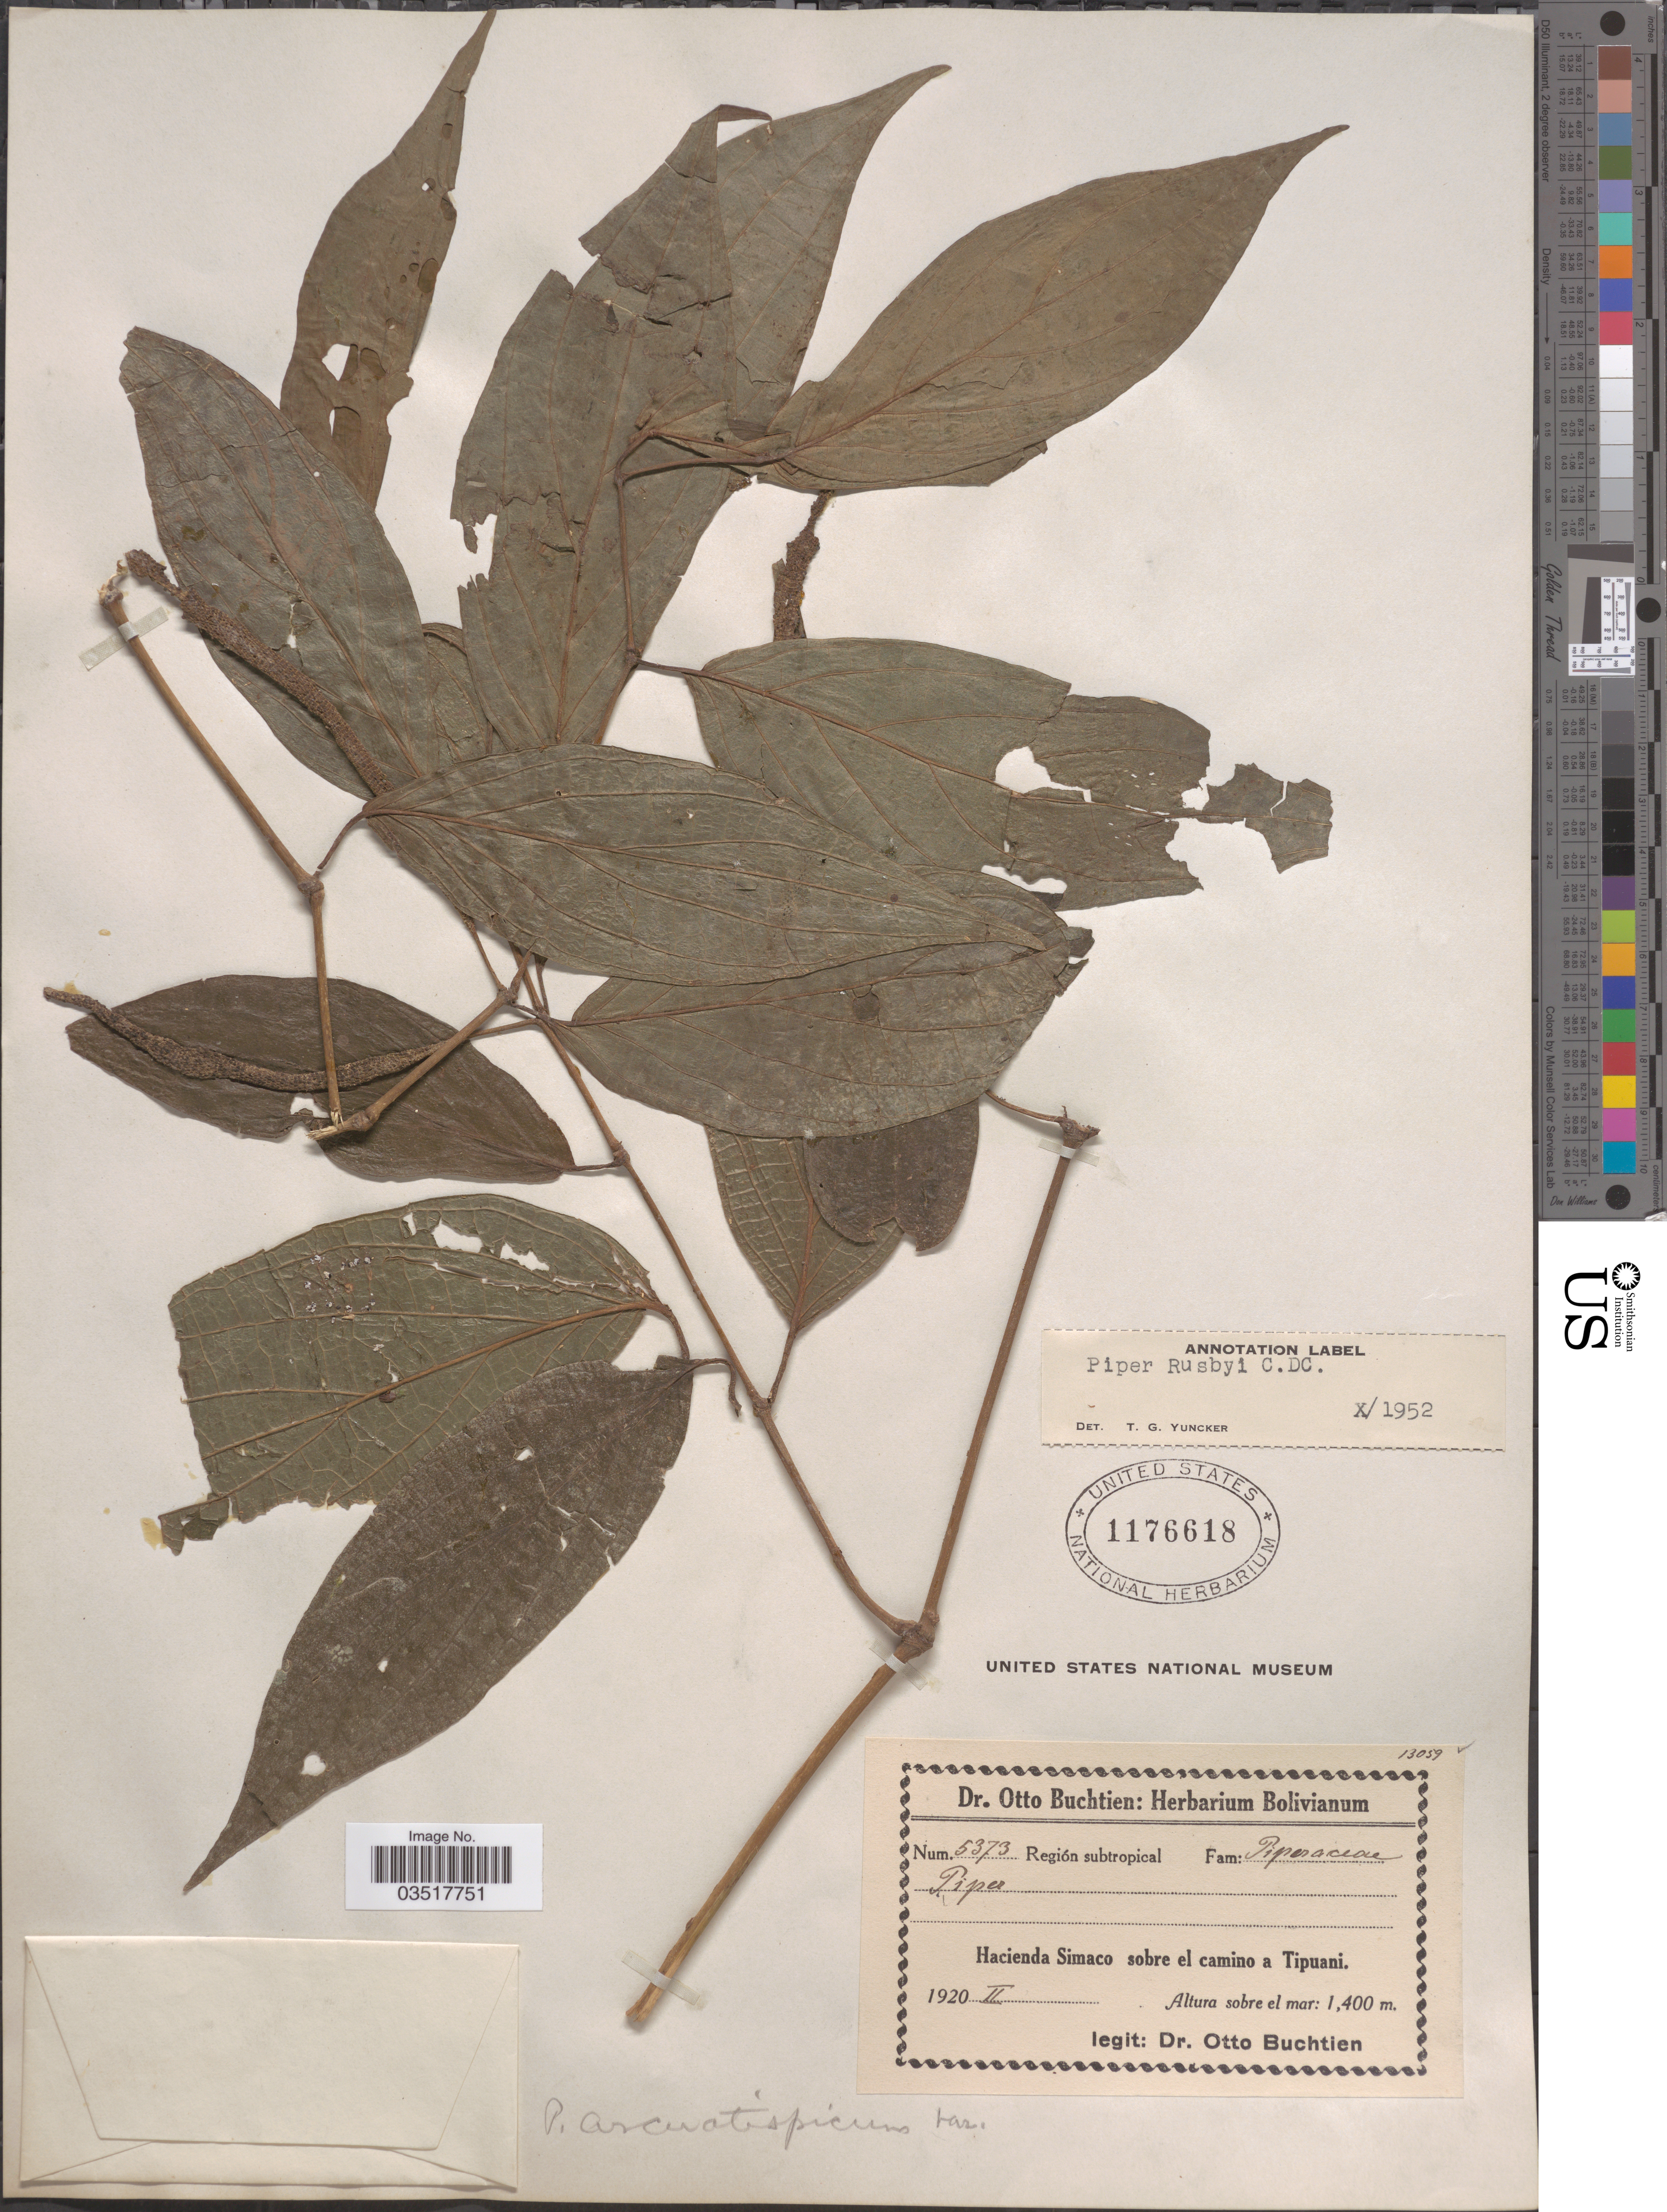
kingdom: Plantae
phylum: Tracheophyta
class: Magnoliopsida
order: Piperales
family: Piperaceae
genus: Piper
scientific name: Piper rusbyi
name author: C. DC.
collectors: O. Buchtien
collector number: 5373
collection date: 1920-02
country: Bolivia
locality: Región subtropical. Hacienda Simaco sobre el camino a Tipuani.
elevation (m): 1400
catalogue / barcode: US 1176618